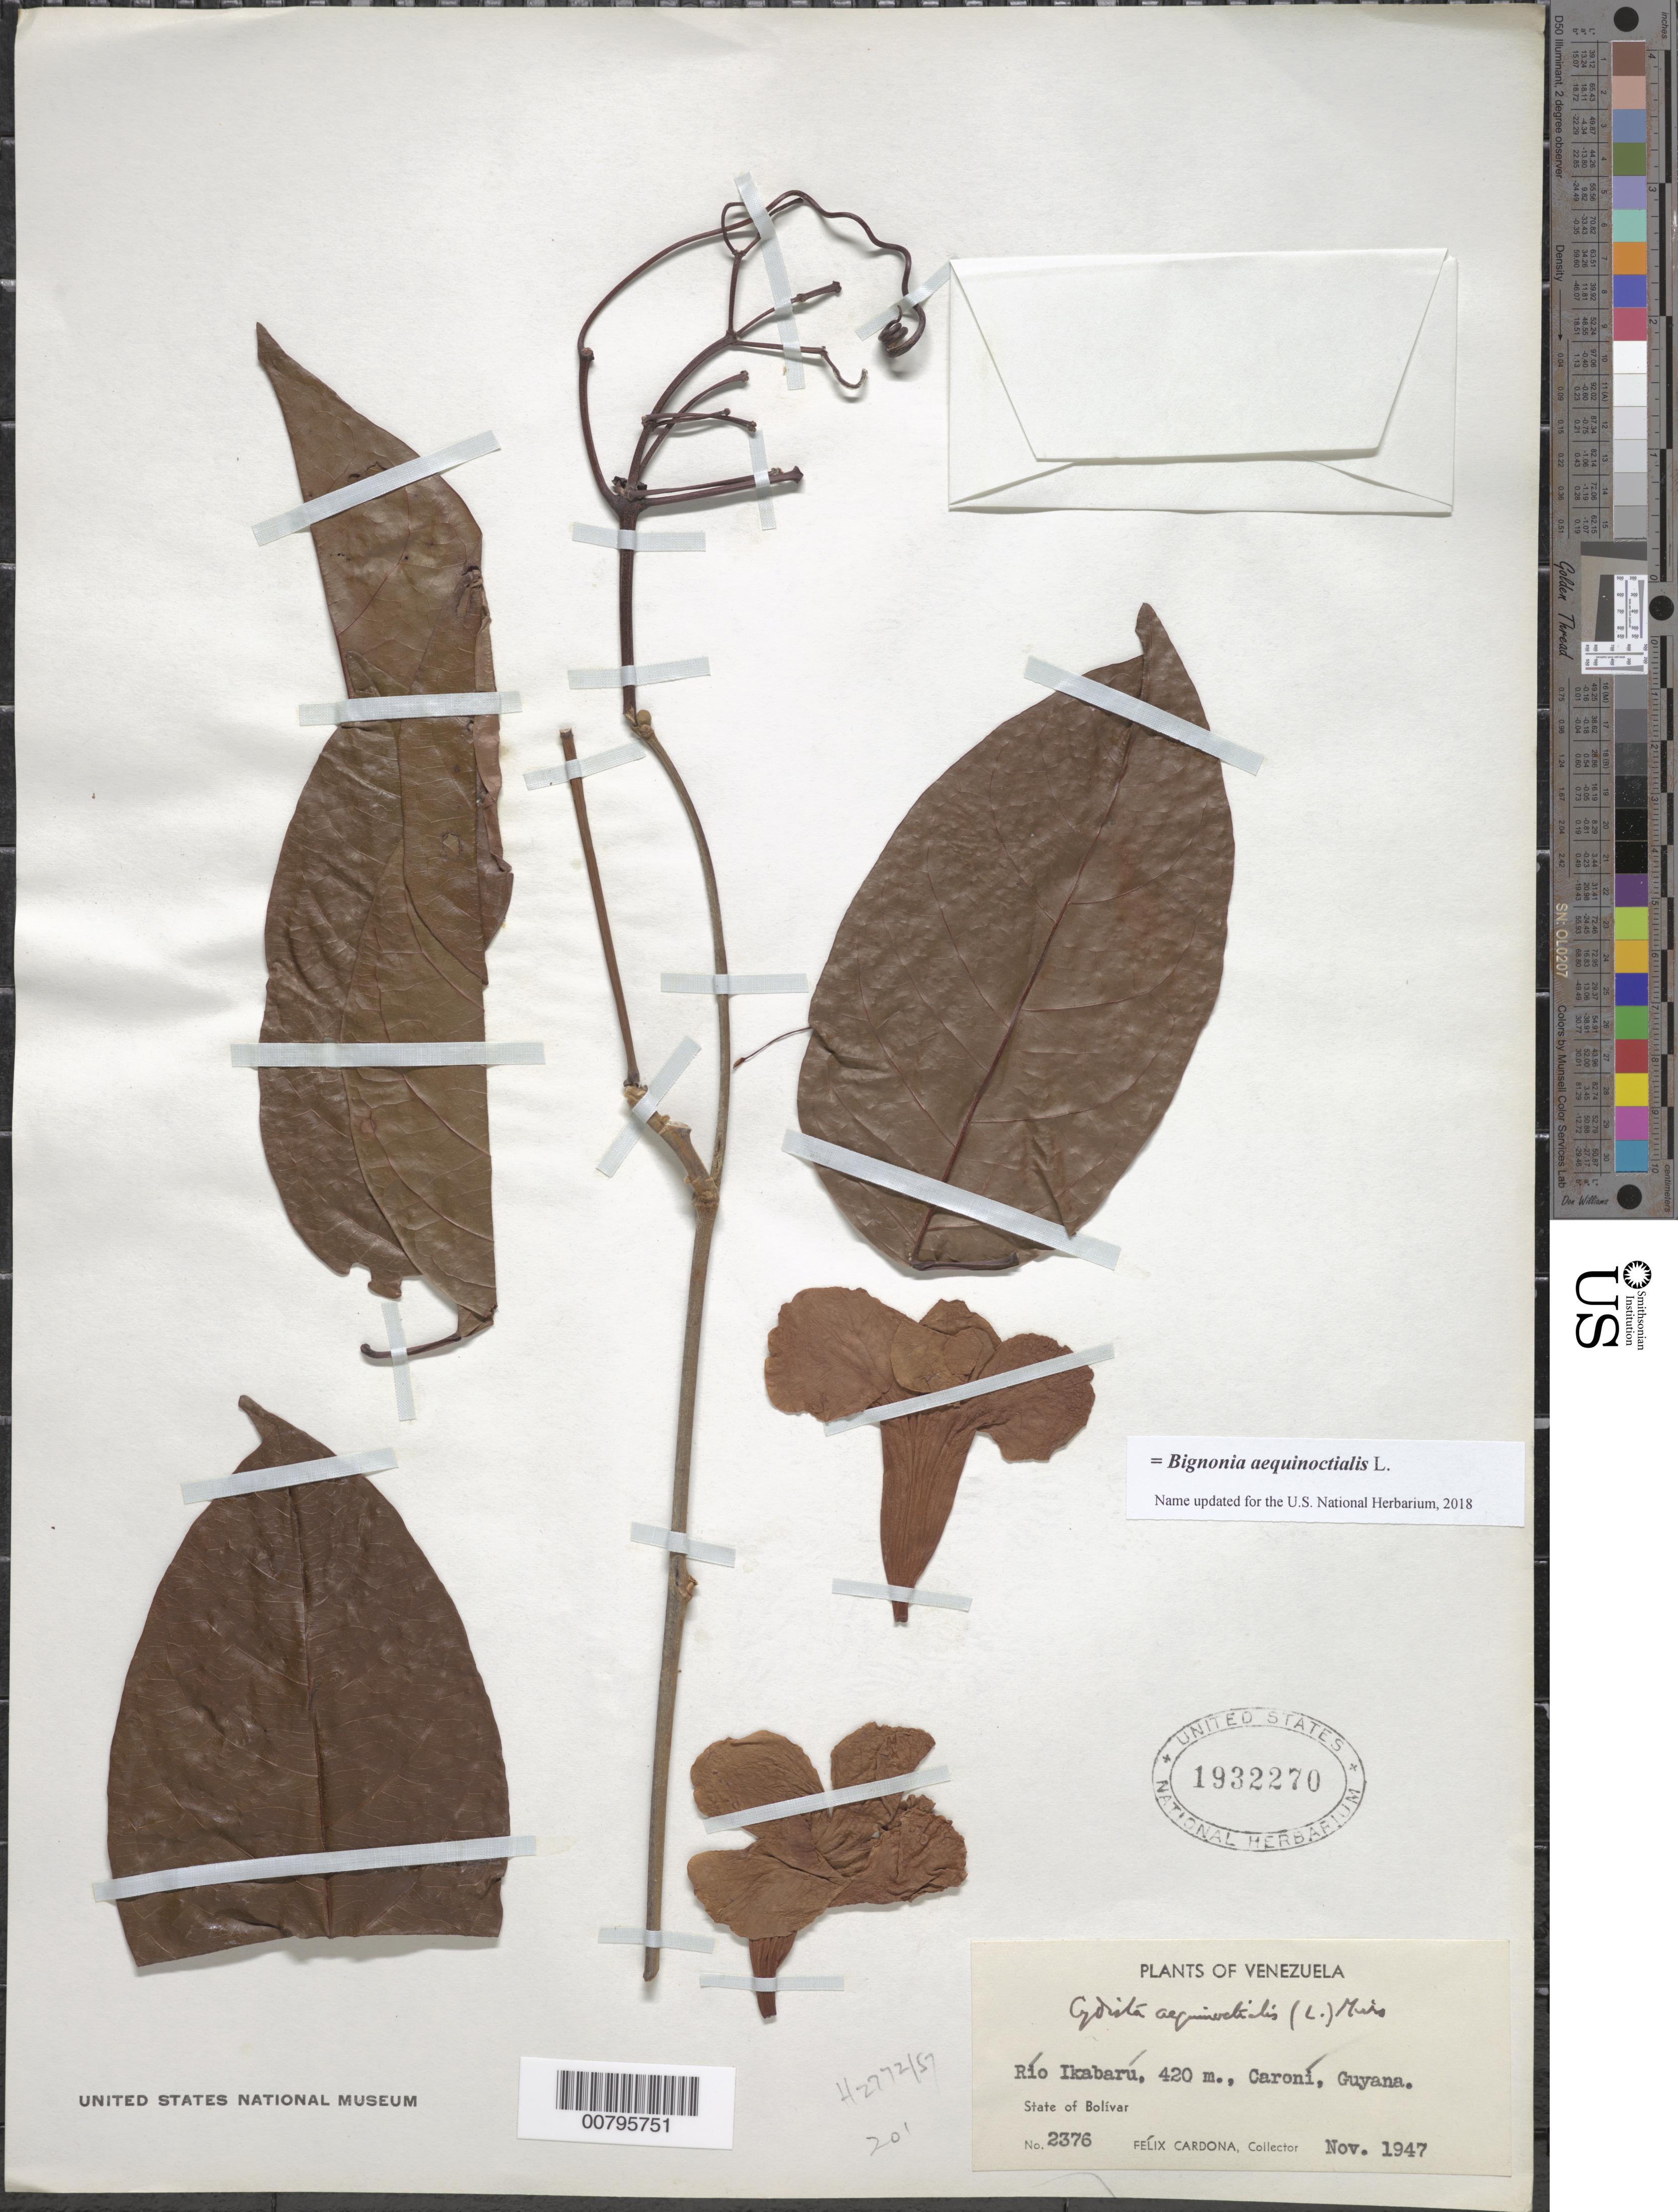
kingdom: Plantae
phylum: Tracheophyta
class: Magnoliopsida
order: Lamiales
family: Bignoniaceae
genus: Bignonia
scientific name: Bignonia aequinoctialis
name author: L.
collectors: F. Cardona Puig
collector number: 2376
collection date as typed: Nov-47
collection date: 1947-11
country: Venezuela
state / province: Bolívar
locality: Río Icabarú, Caroní, Guayana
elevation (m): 420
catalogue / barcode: US 1932270